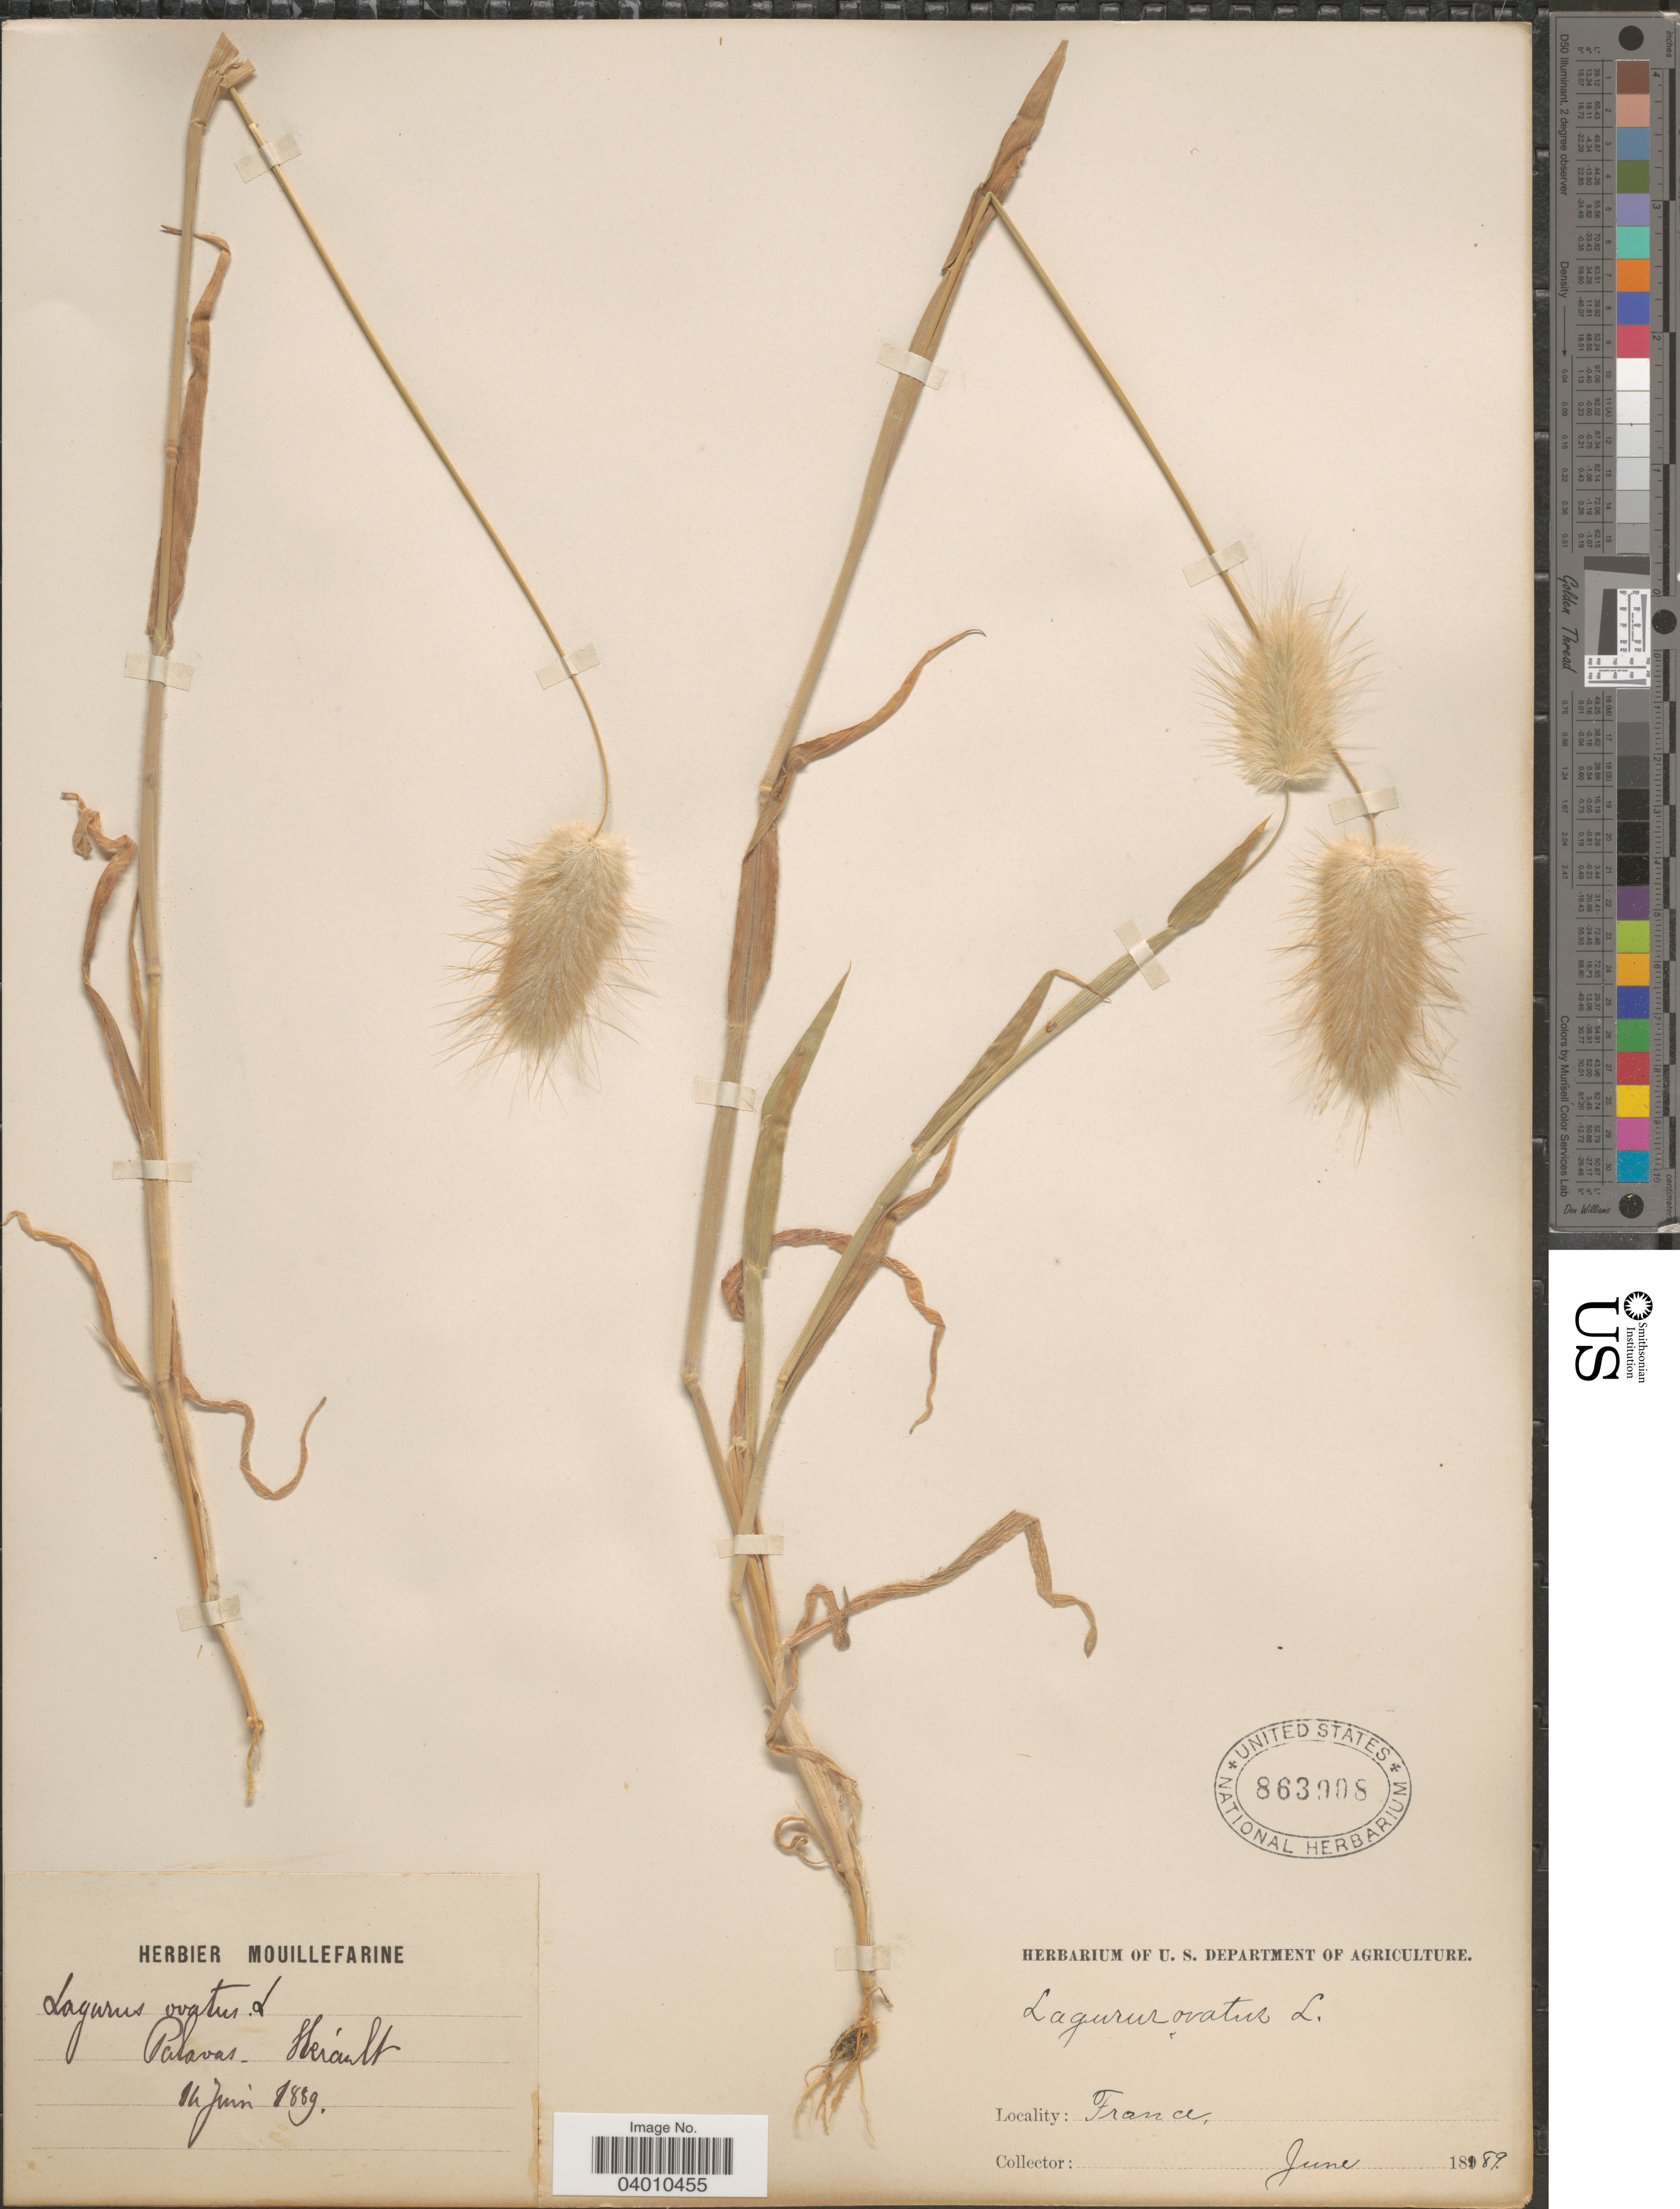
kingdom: Plantae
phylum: Tracheophyta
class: Liliopsida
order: Poales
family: Poaceae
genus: Lagurus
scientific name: Lagurus ovatus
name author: L.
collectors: ex herb. Mouillefarine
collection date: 1889-06-14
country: France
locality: Palavas. Hérault.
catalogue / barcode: US 863908